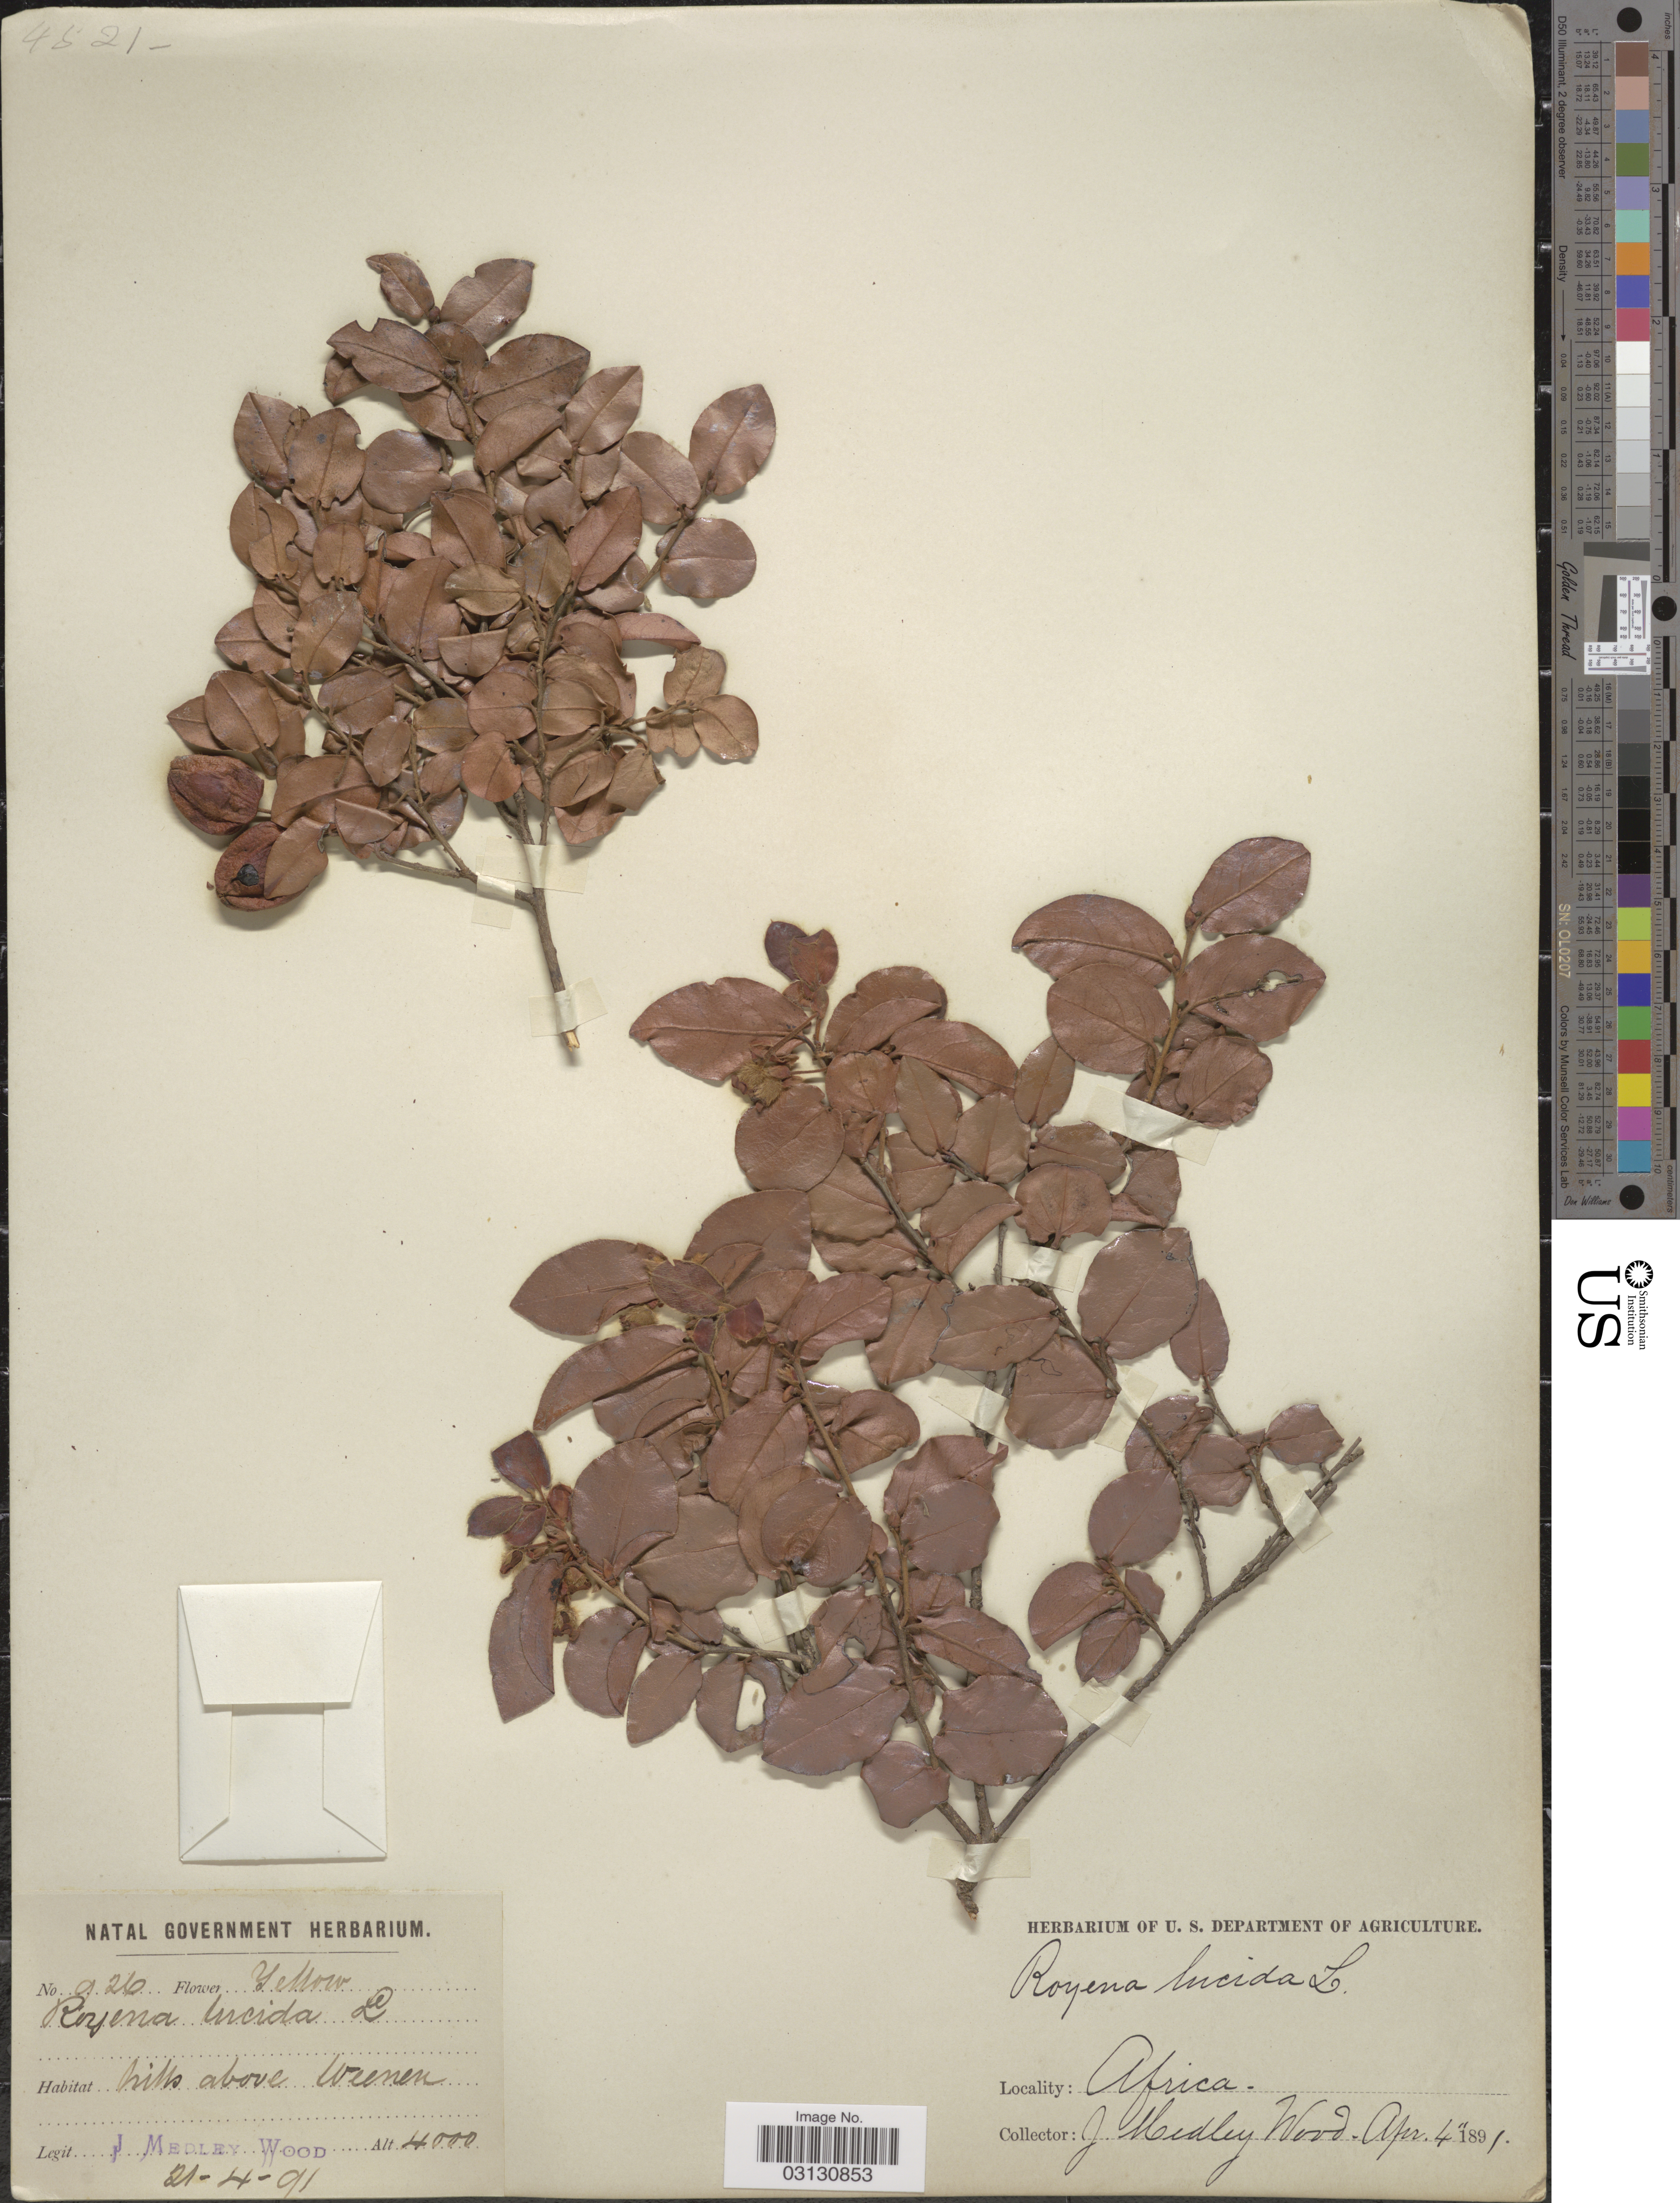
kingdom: Plantae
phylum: Tracheophyta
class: Magnoliopsida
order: Ericales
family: Ebenaceae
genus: Royena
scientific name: Royena lucida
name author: L.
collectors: J. Medley Wood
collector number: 926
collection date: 1891-04-04/1891-04-21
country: South Africa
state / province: KwaZulu-Natal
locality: Natal, hills above Weenen, Africa.